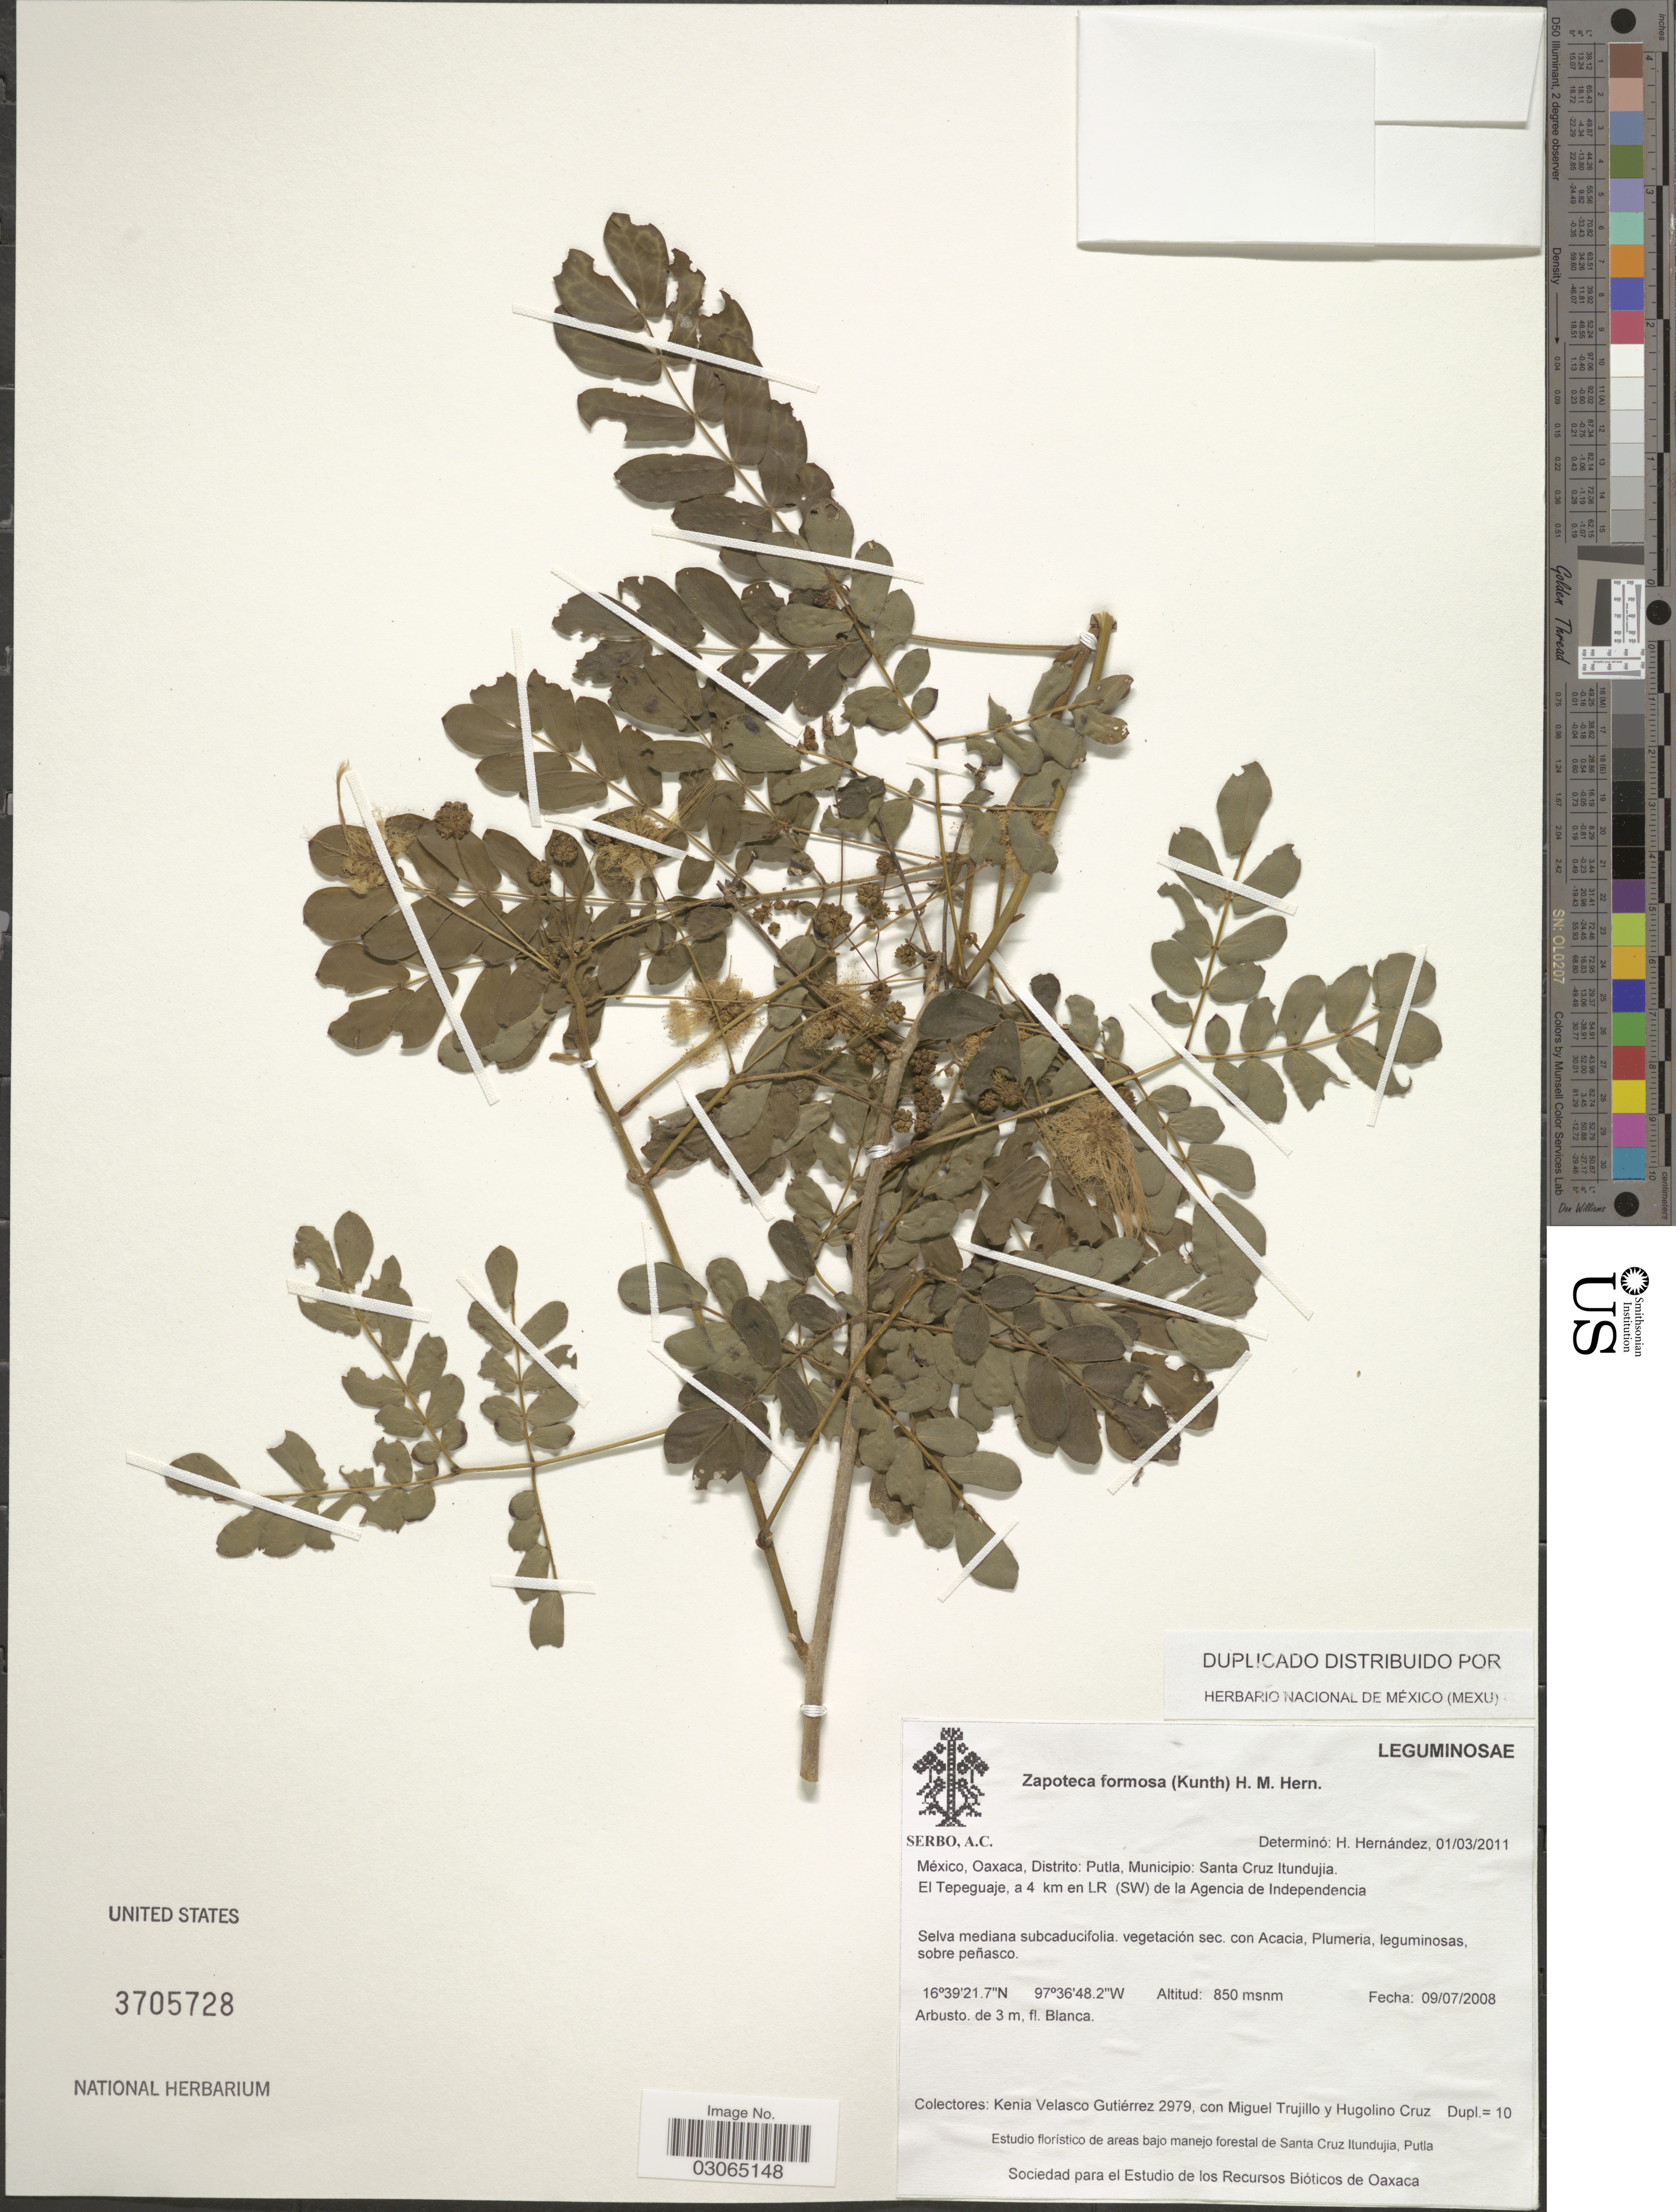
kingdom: Plantae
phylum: Tracheophyta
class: Magnoliopsida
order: Fabales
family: Fabaceae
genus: Zapoteca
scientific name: Zapoteca formosa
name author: (Kunth) H.M. Hern.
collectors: K. Gutiérrez, M. Trujillo & H. Cruz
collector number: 2979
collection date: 2008-07-09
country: Mexico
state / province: Oaxaca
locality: Distrito: Putla, Municipio: Santa Cruz Itundujia. El Tepeguaje, a 4 km en LR (SW) de la Agencia de Independencia.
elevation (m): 850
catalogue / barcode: US 3705728